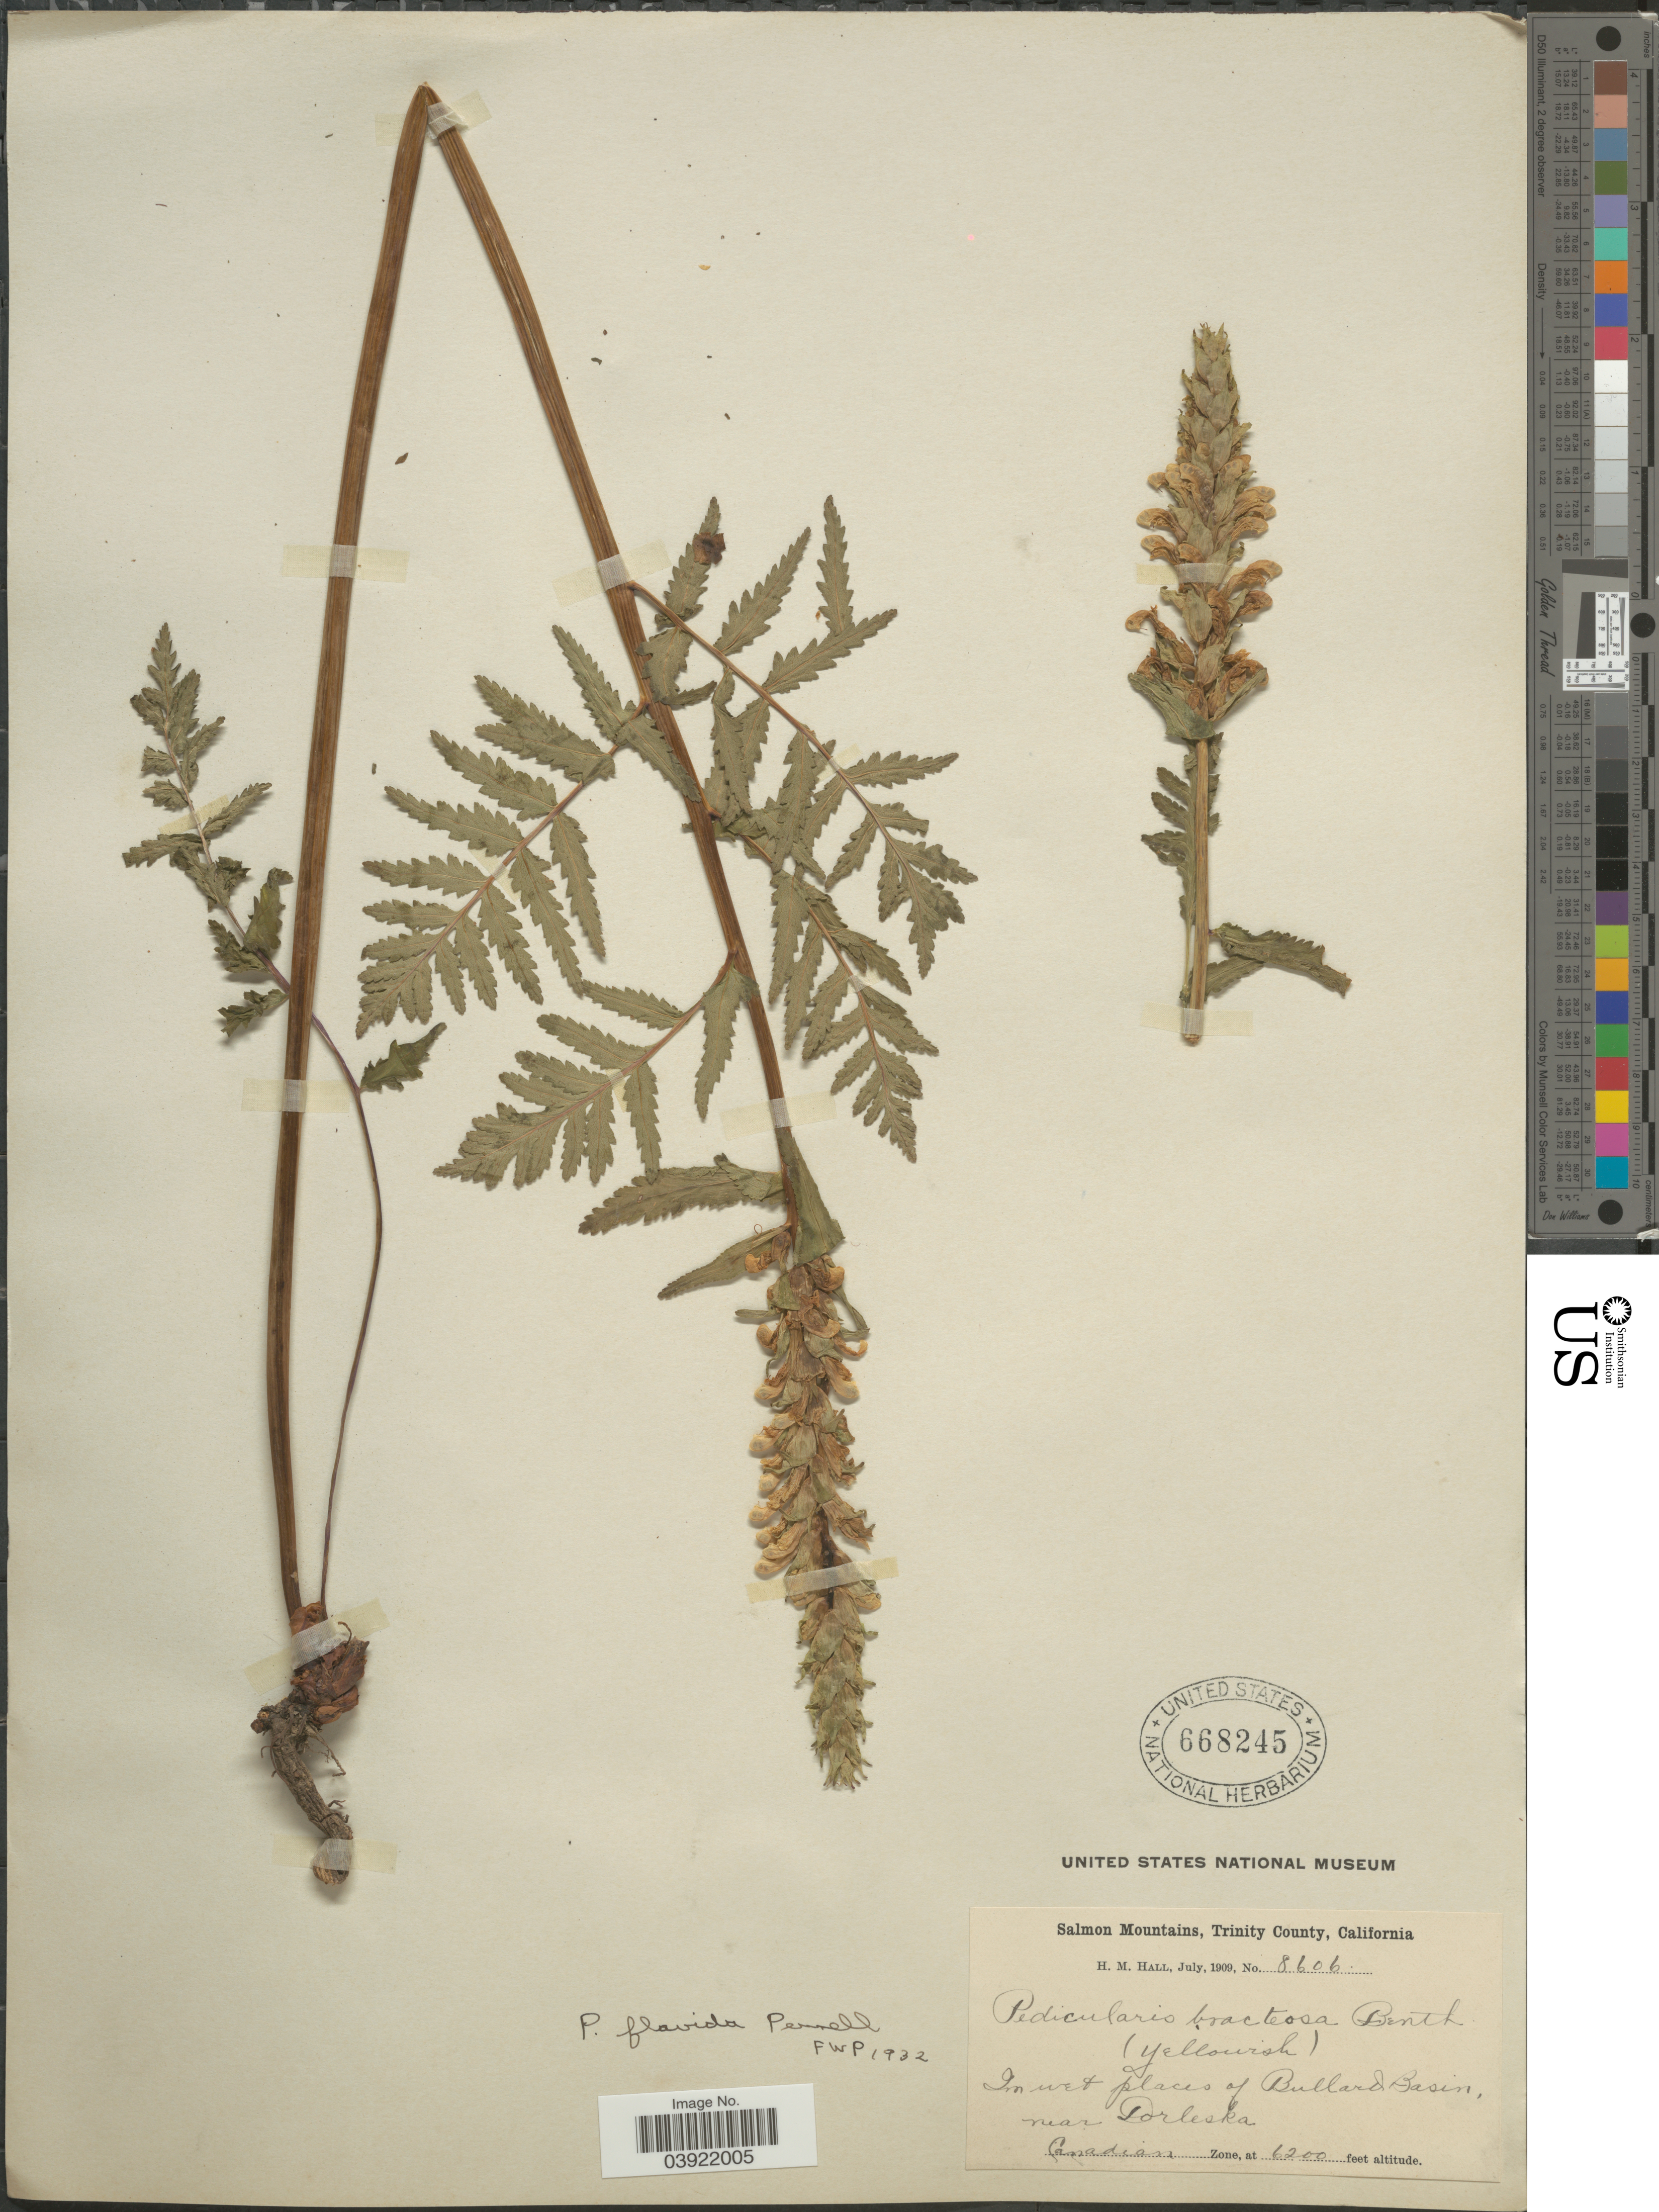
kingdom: Plantae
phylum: Tracheophyta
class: Magnoliopsida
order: Lamiales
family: Orobanchaceae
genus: Pedicularis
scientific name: Pedicularis flavida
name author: Pennell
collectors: H. Hall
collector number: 8606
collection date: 1909-07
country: United States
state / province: California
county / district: Trinity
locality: Salmon Mountains, Trinity County. Bullard Basin, near Dorleska. Canadian Zone.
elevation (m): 1890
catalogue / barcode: US 668245